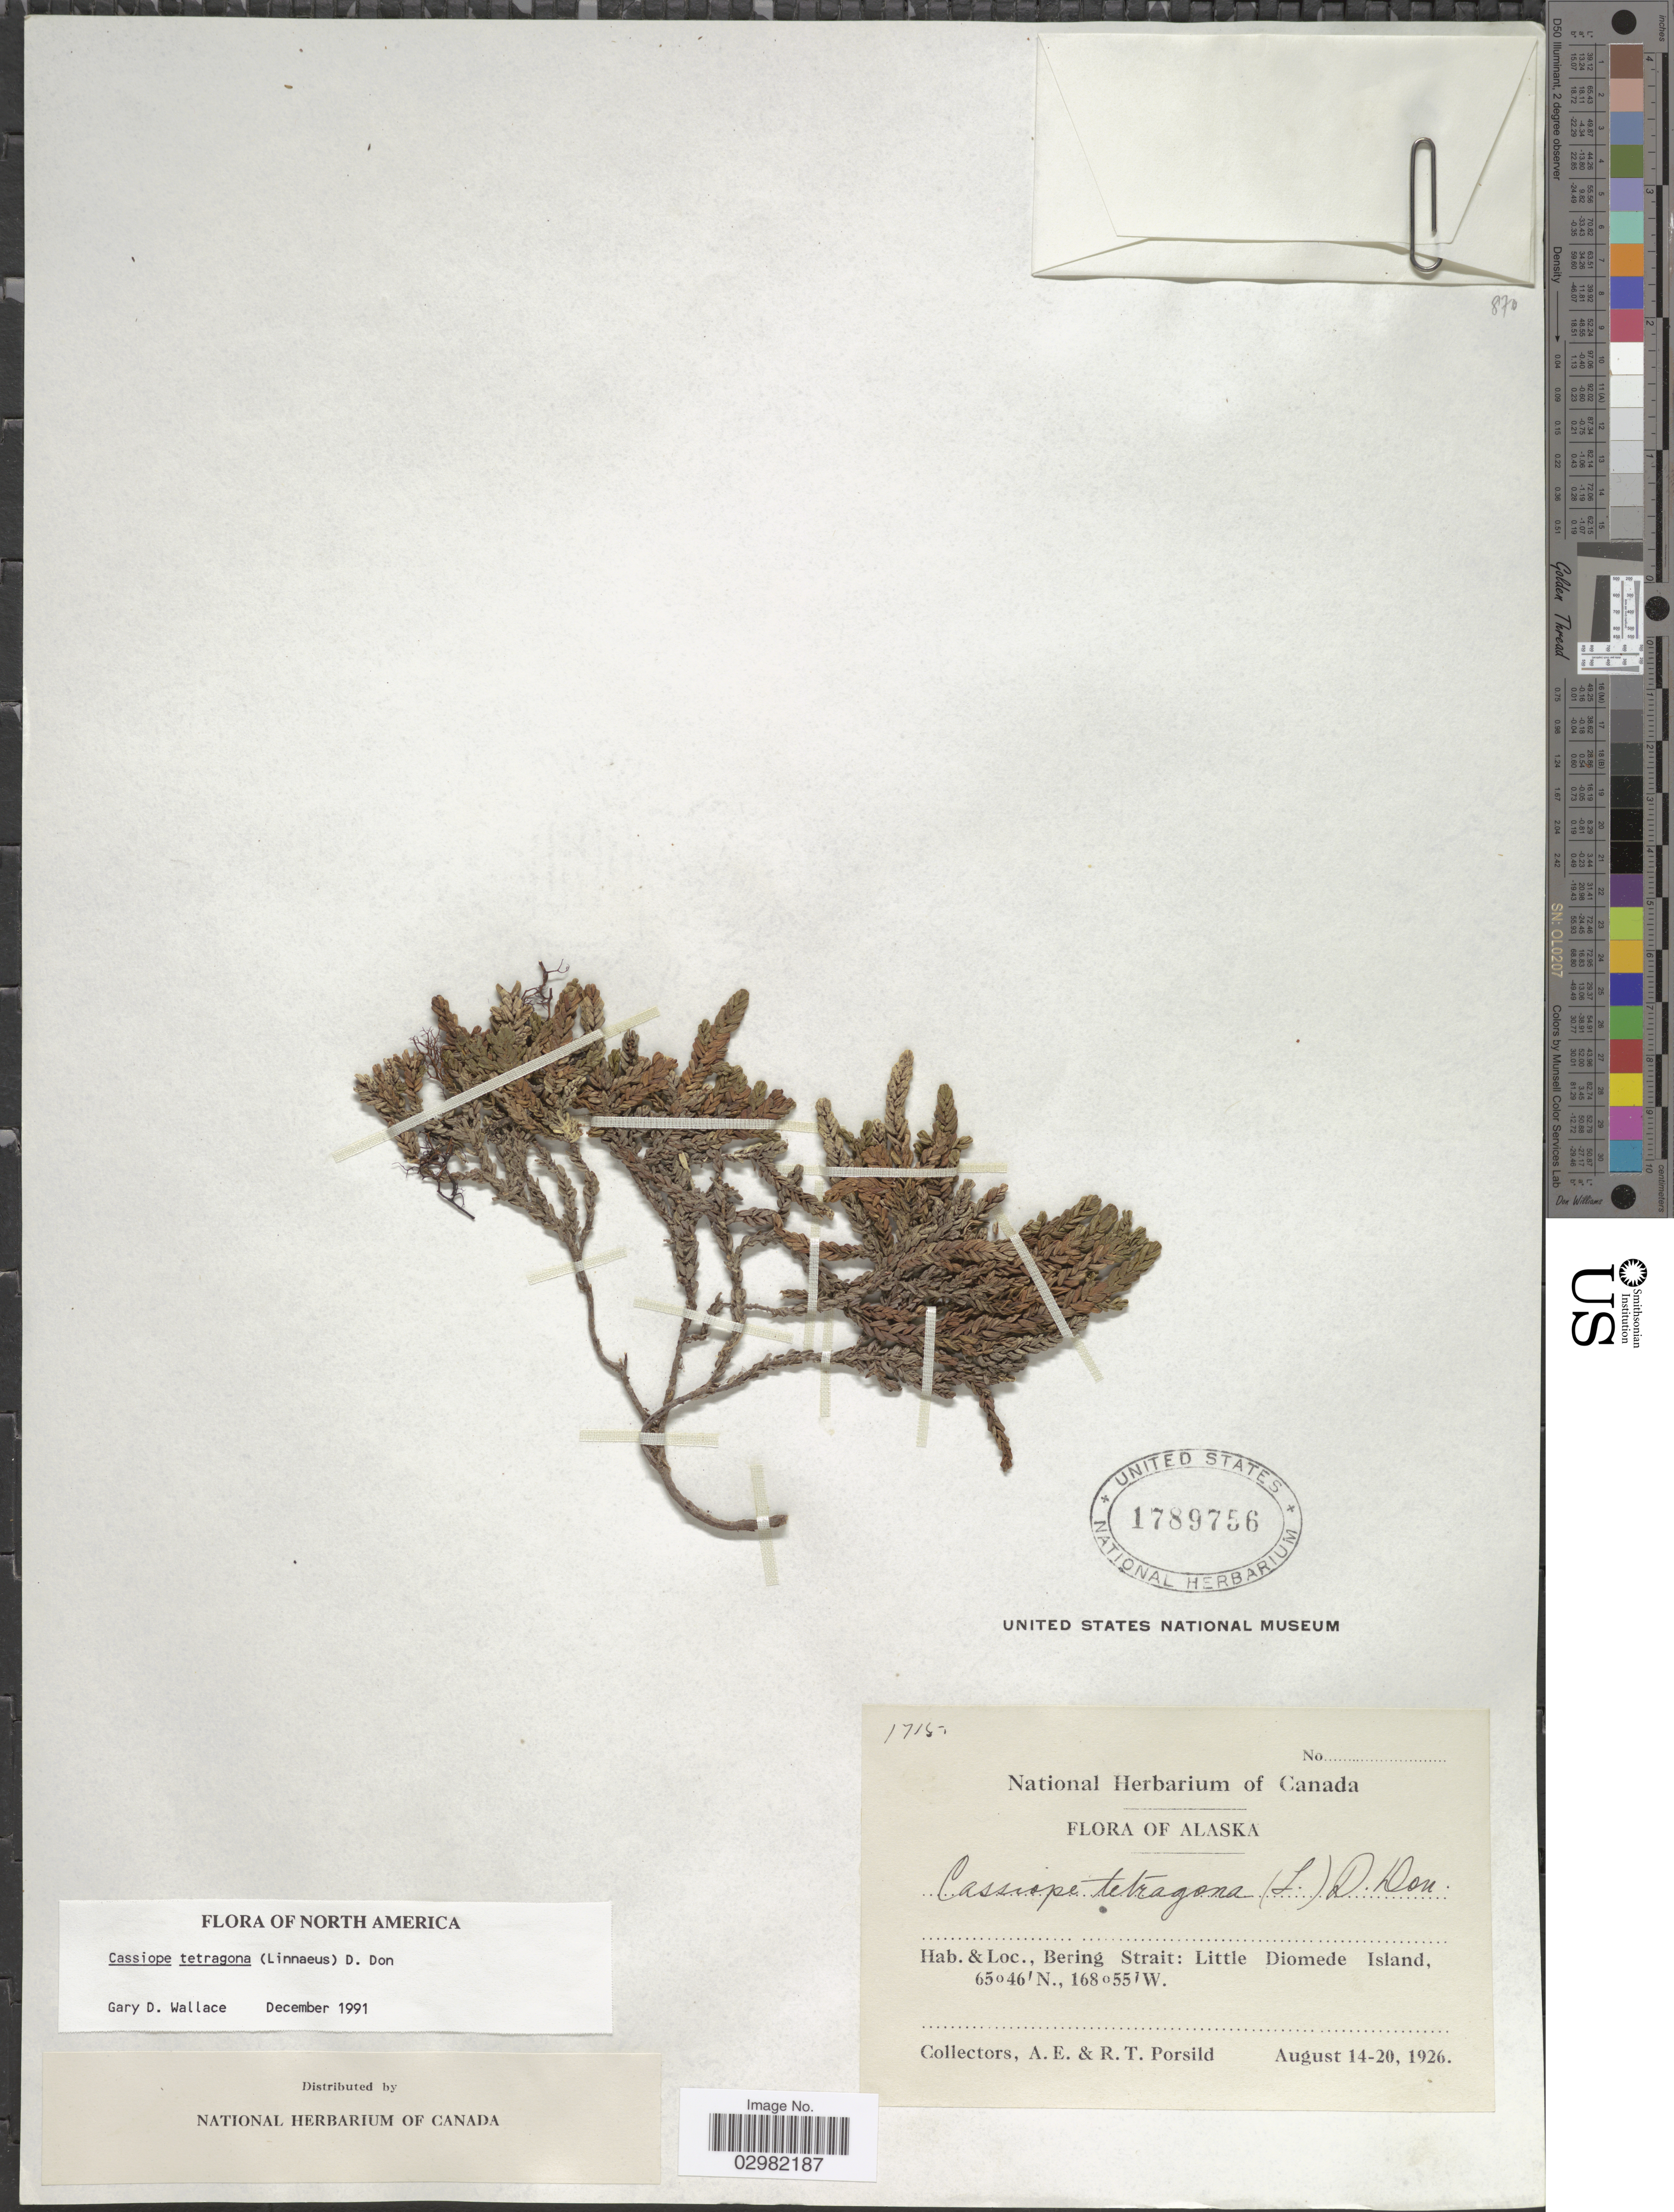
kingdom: Plantae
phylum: Tracheophyta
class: Magnoliopsida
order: Ericales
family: Ericaceae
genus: Cassiope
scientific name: Cassiope tetragona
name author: (L.) D. Don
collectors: A. E. Porsild & R. T. Porsild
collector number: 1715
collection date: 1926-08-14/1926-08-20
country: United States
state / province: Alaska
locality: Bering Strait: Little Diomede Island.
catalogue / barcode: US 1789756